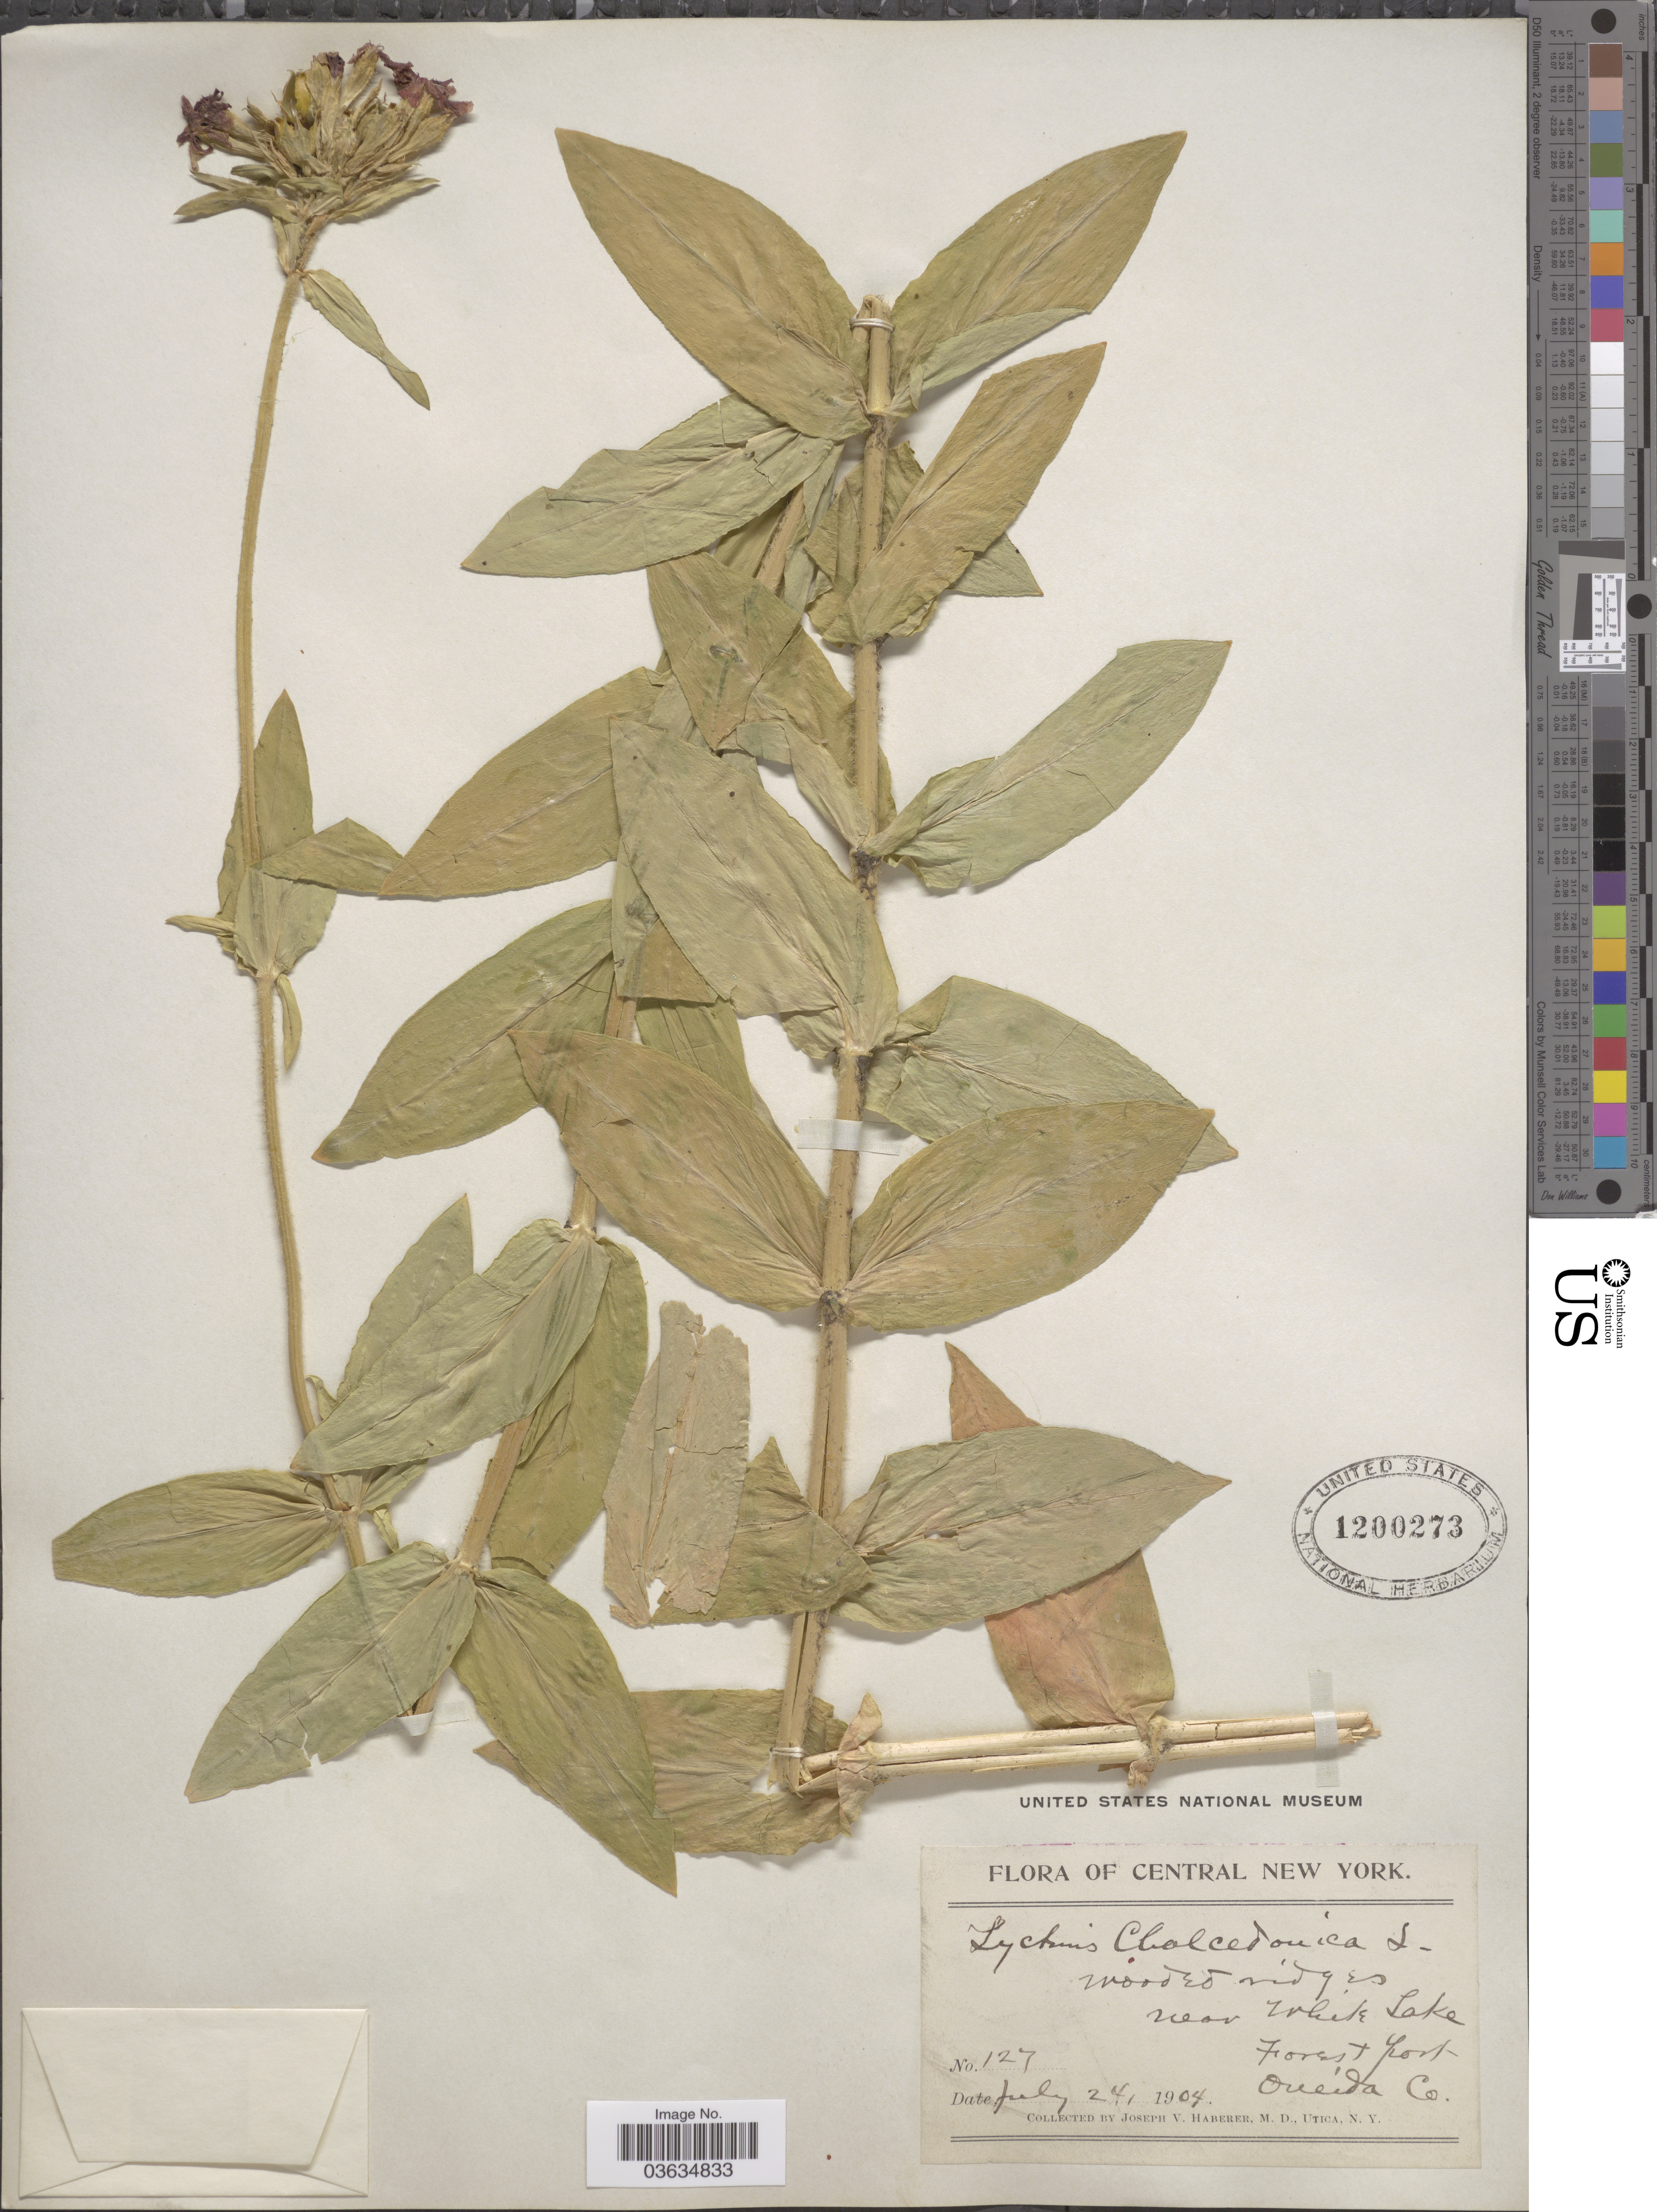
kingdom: Plantae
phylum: Tracheophyta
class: Magnoliopsida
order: Caryophyllales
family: Caryophyllaceae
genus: Silene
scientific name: Silene chalcedonica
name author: (L.) E.H.L. Krause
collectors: J. V. Haberer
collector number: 127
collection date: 1904-07-24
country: United States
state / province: New York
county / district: Oneida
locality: Near White Lake. Forest Port. Oneida Co.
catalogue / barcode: US 1200273